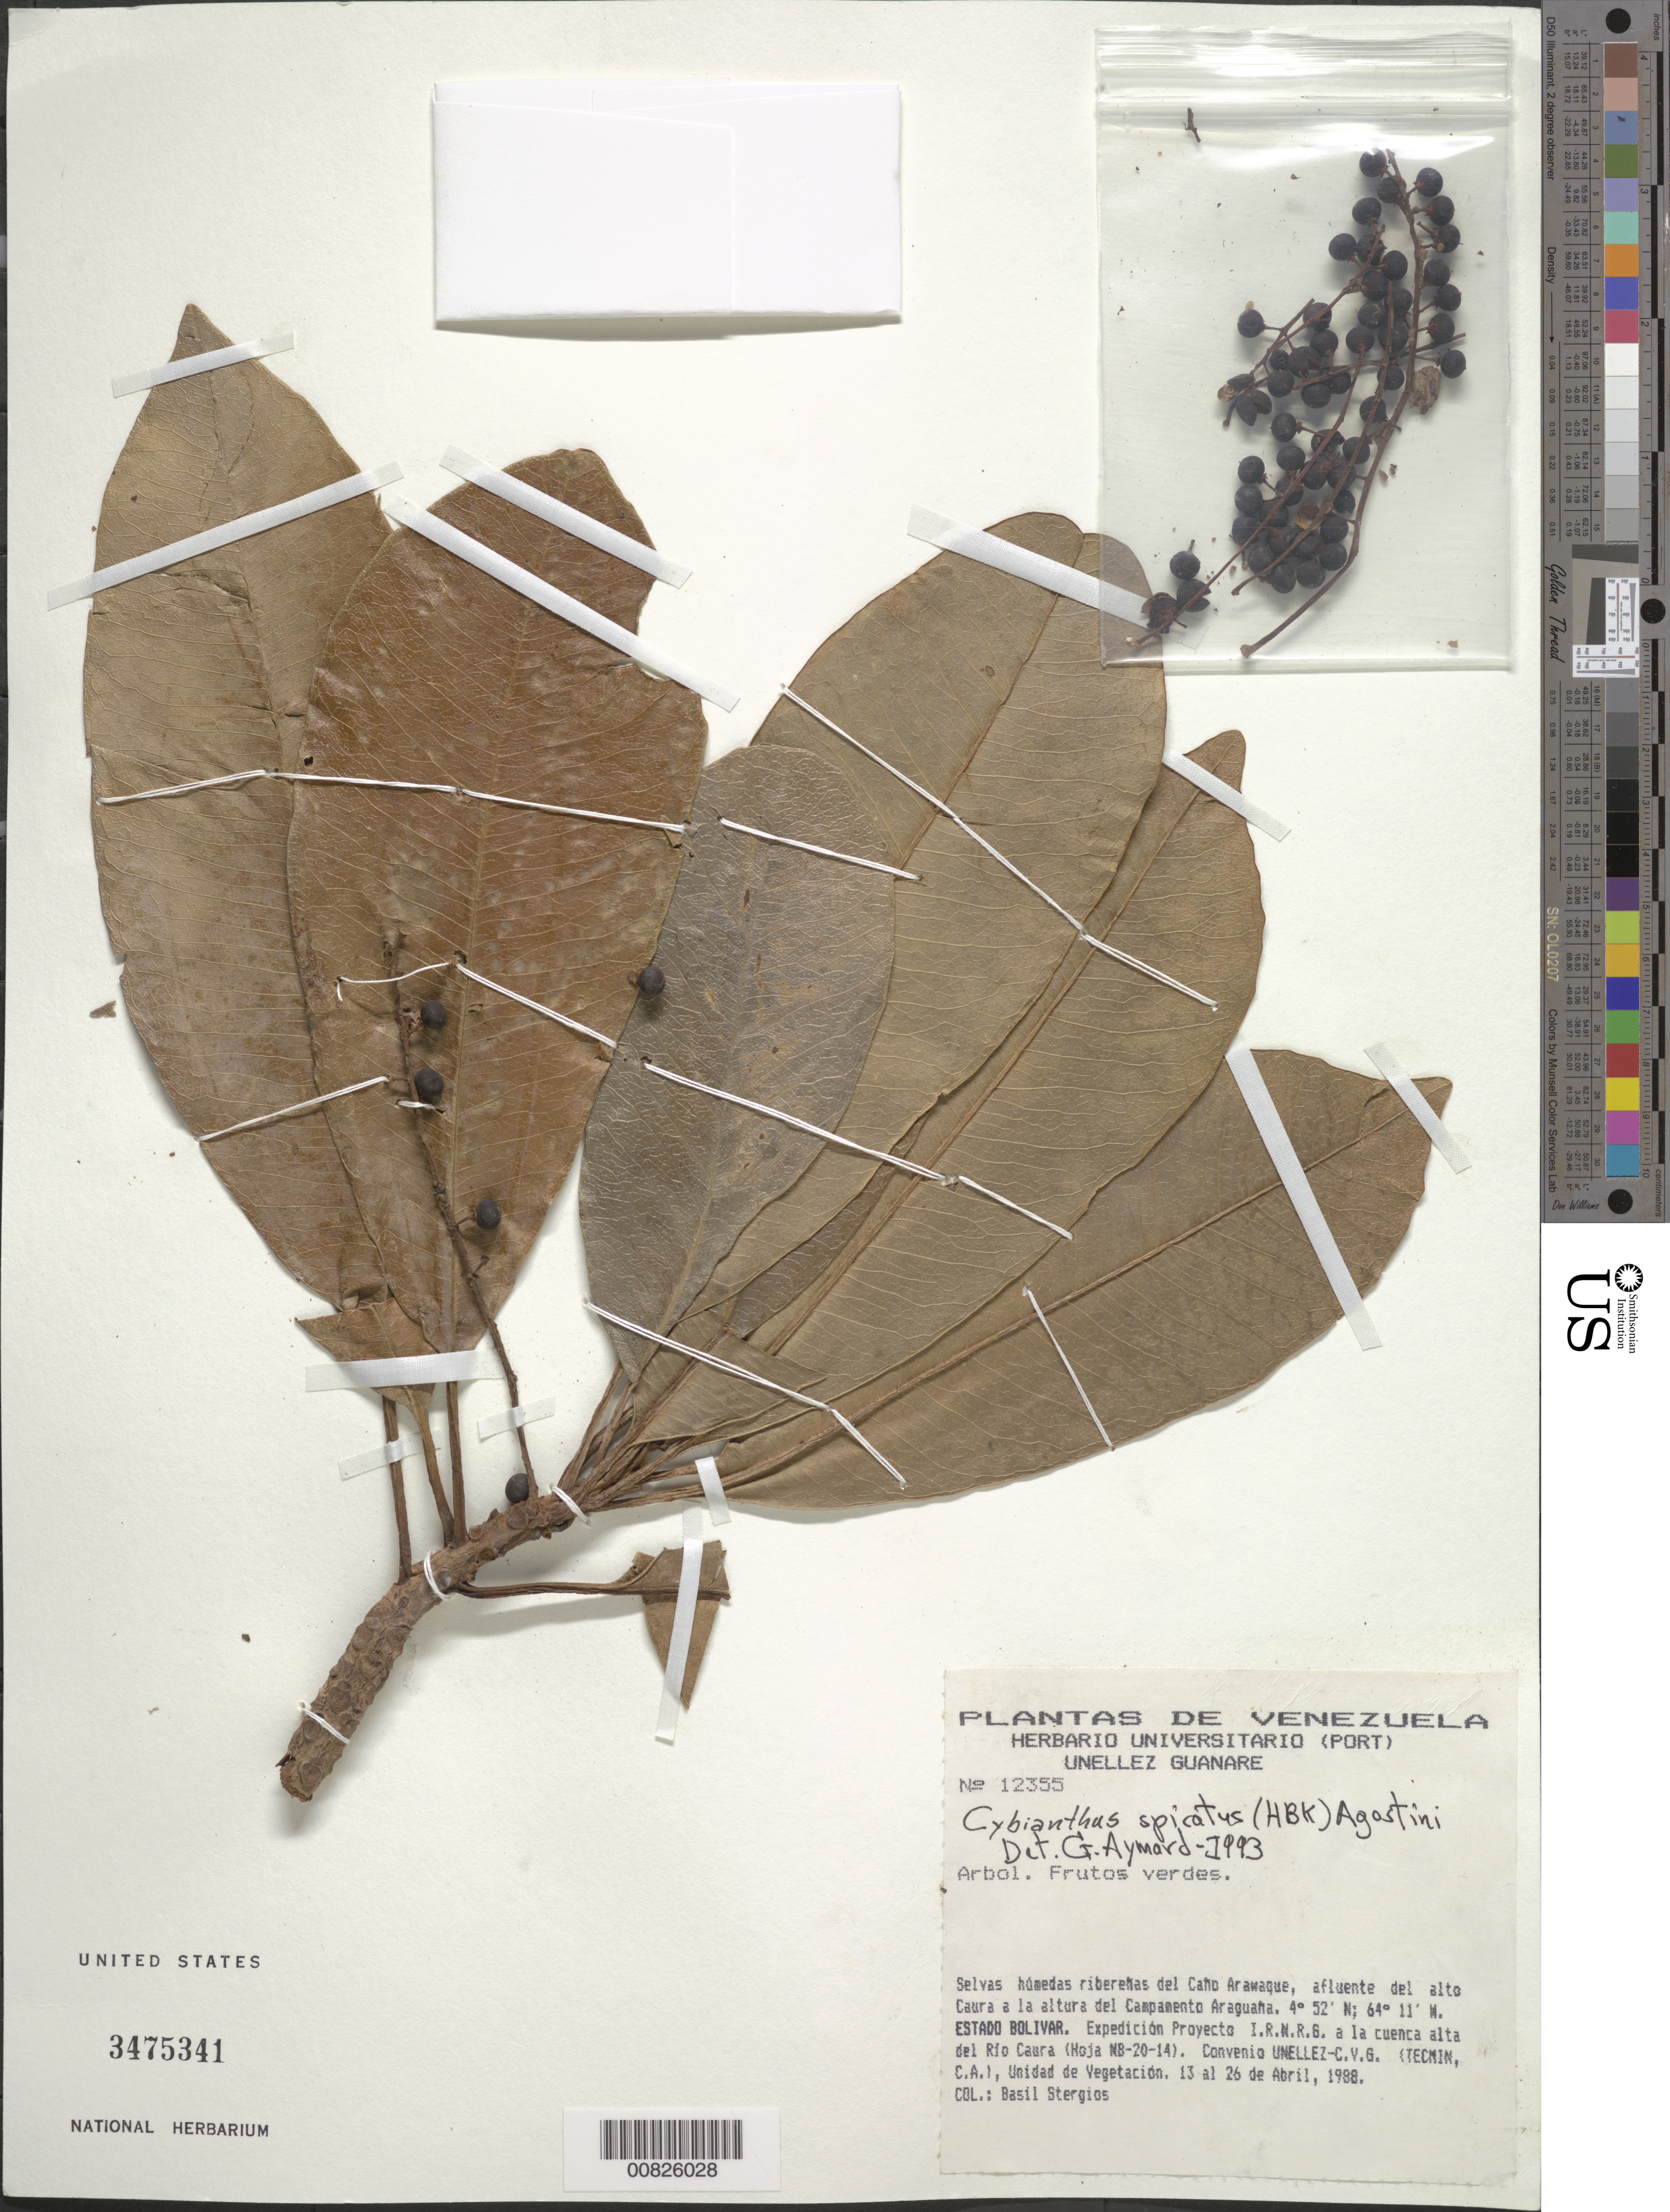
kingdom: Plantae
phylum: Tracheophyta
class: Magnoliopsida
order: Ericales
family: Primulaceae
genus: Cybianthus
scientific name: Cybianthus spicatus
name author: (Kunth) G. Agostini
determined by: Aymard C., G. A., (PORT), Univ. Nac. Exp. de los Llanos Ezequiel Zamora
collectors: B. G. Stergios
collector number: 12355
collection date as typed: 13-Apr-88 to 26-Apr-88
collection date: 1988-04-13/1988-04-26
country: Venezuela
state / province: Bolívar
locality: Río Caura, Caño Aramaque, afluente del alto Caura a la altura del Campamento Araguana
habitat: Selvas húmedas riberenas del cano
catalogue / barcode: US 3475341